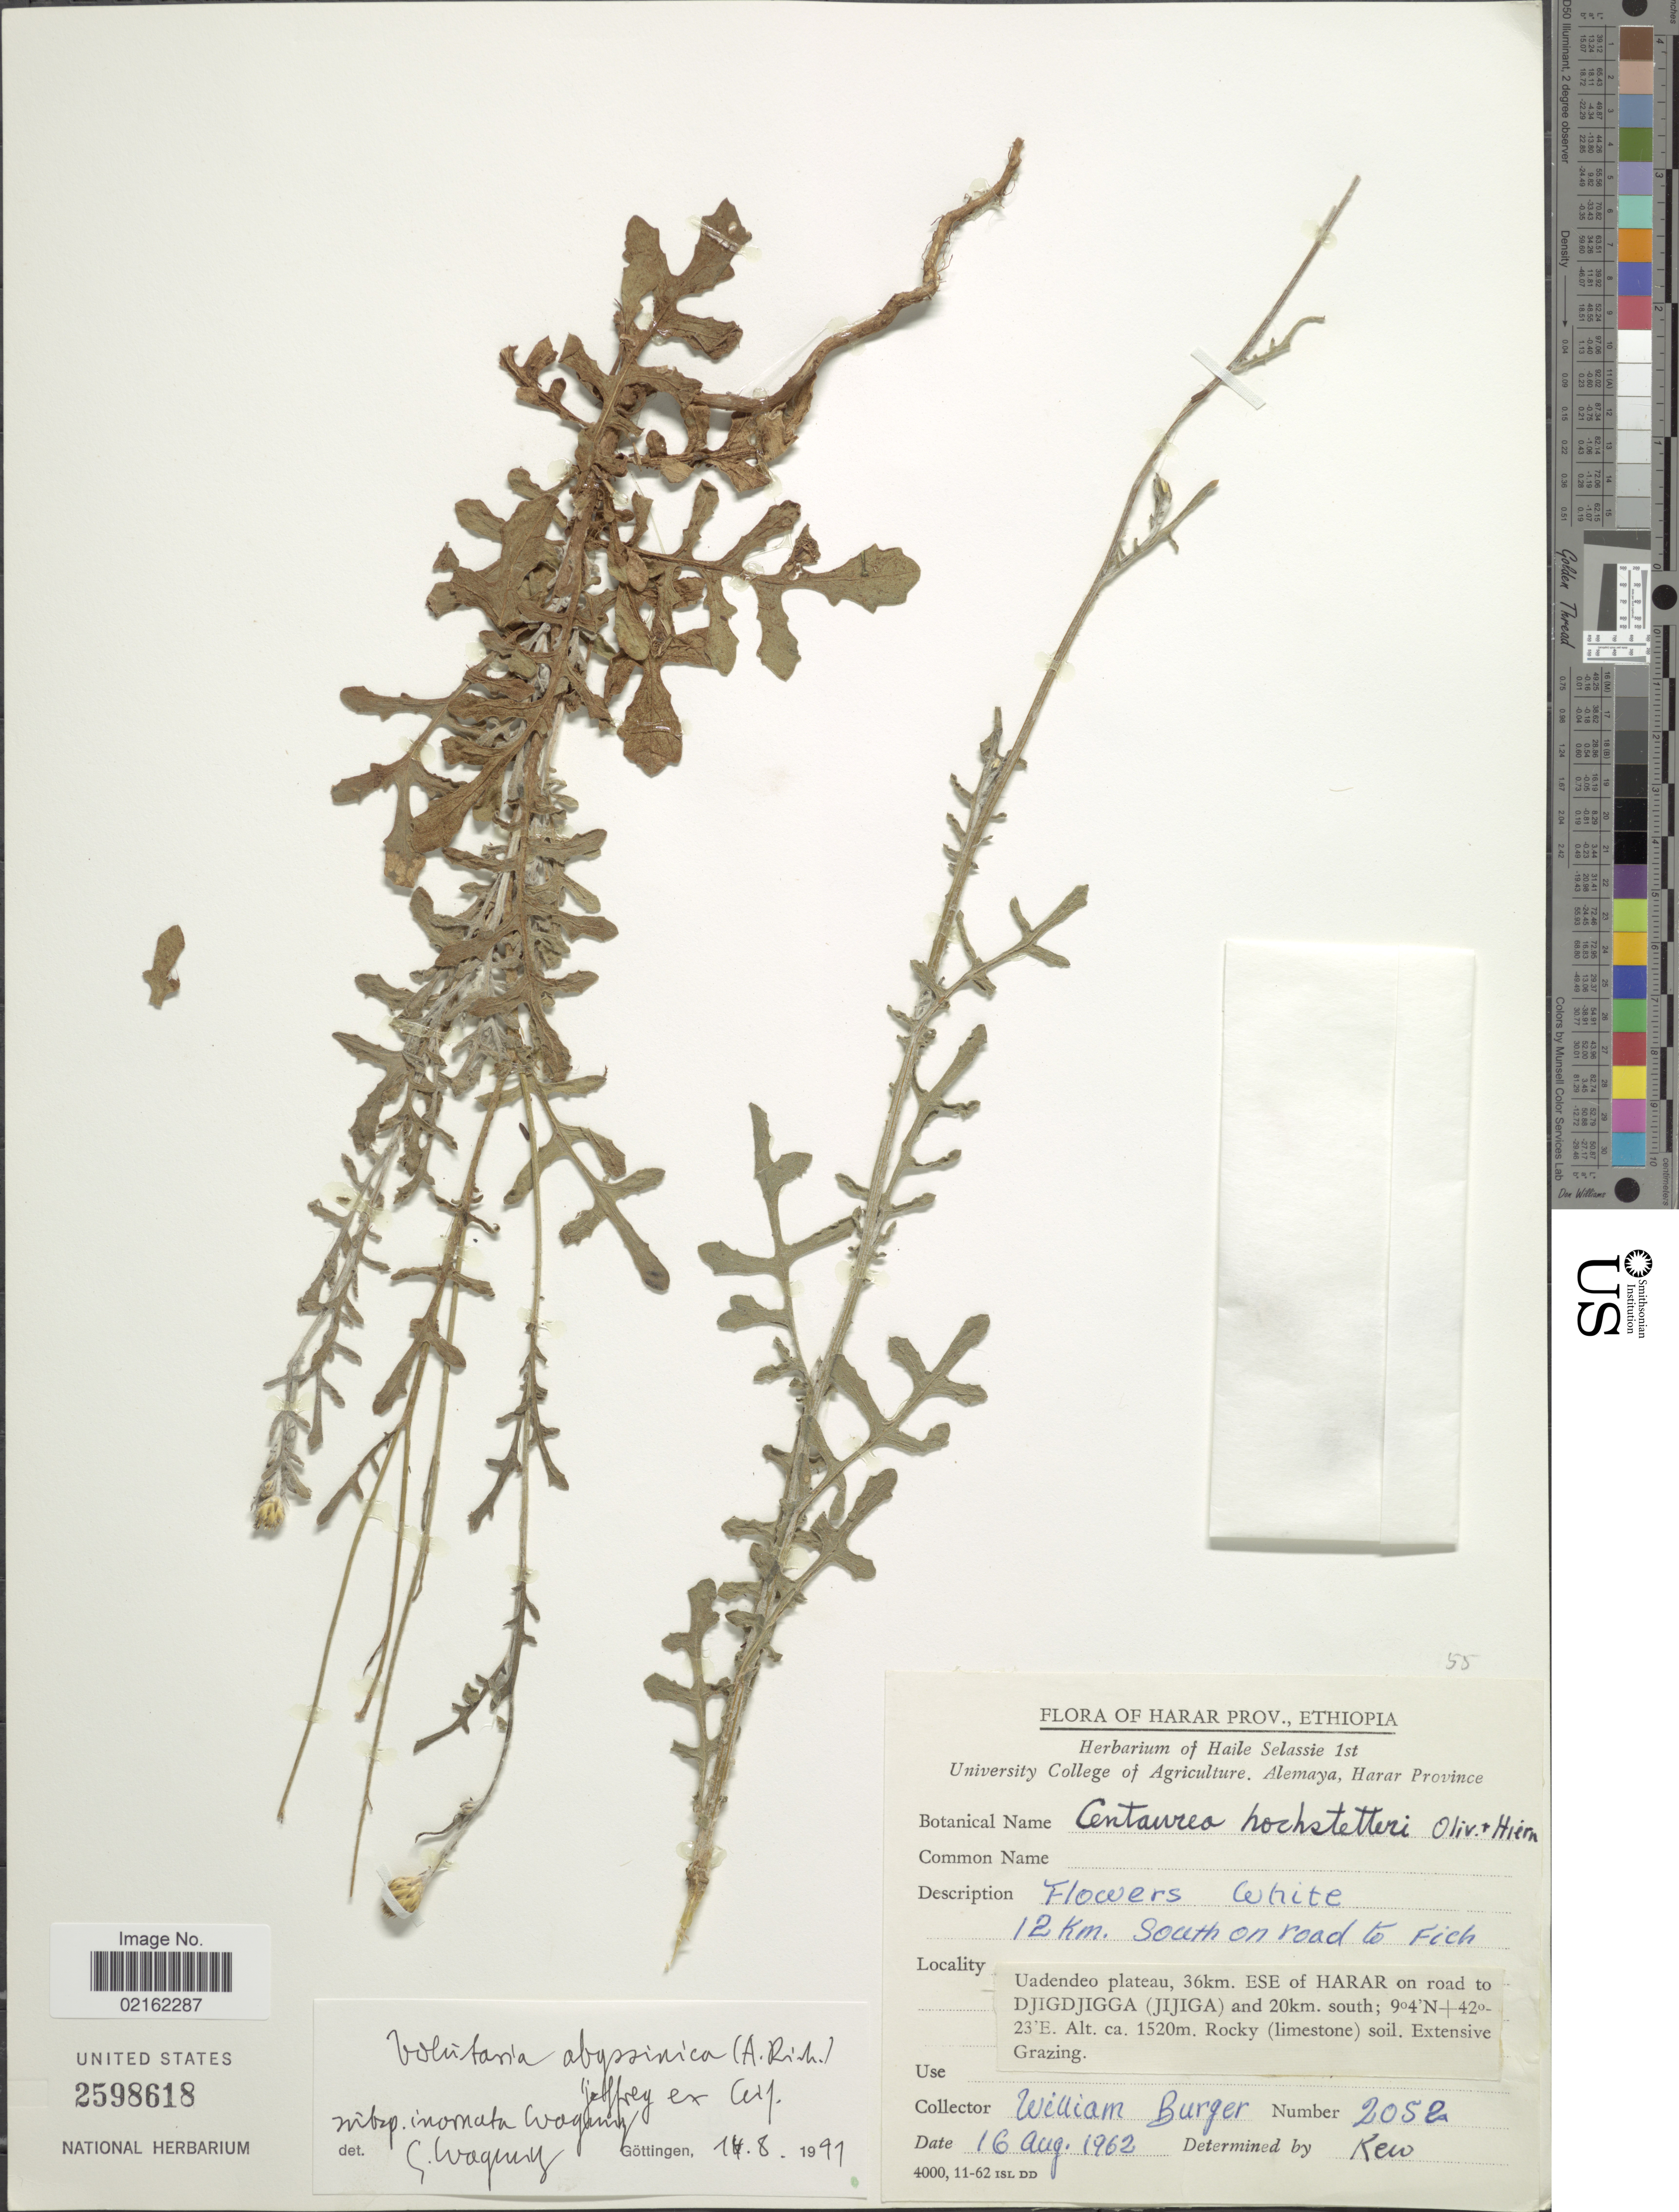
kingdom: Plantae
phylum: Tracheophyta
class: Magnoliopsida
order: Asterales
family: Asteraceae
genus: Volutaria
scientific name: Volutaria abyssinica subsp. abyssinica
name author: (A. Rich.) C. Jeffrey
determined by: Wagenitz, G.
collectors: W. Burger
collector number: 2052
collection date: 1962-08-16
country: Ethiopia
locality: Harar Prov., 12 km south on road to Fich, Uadendeo plateau, 36 km ESE of Harar on road to Djigdjigga (Jijiga) and 20 km south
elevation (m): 1520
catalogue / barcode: US 2598618